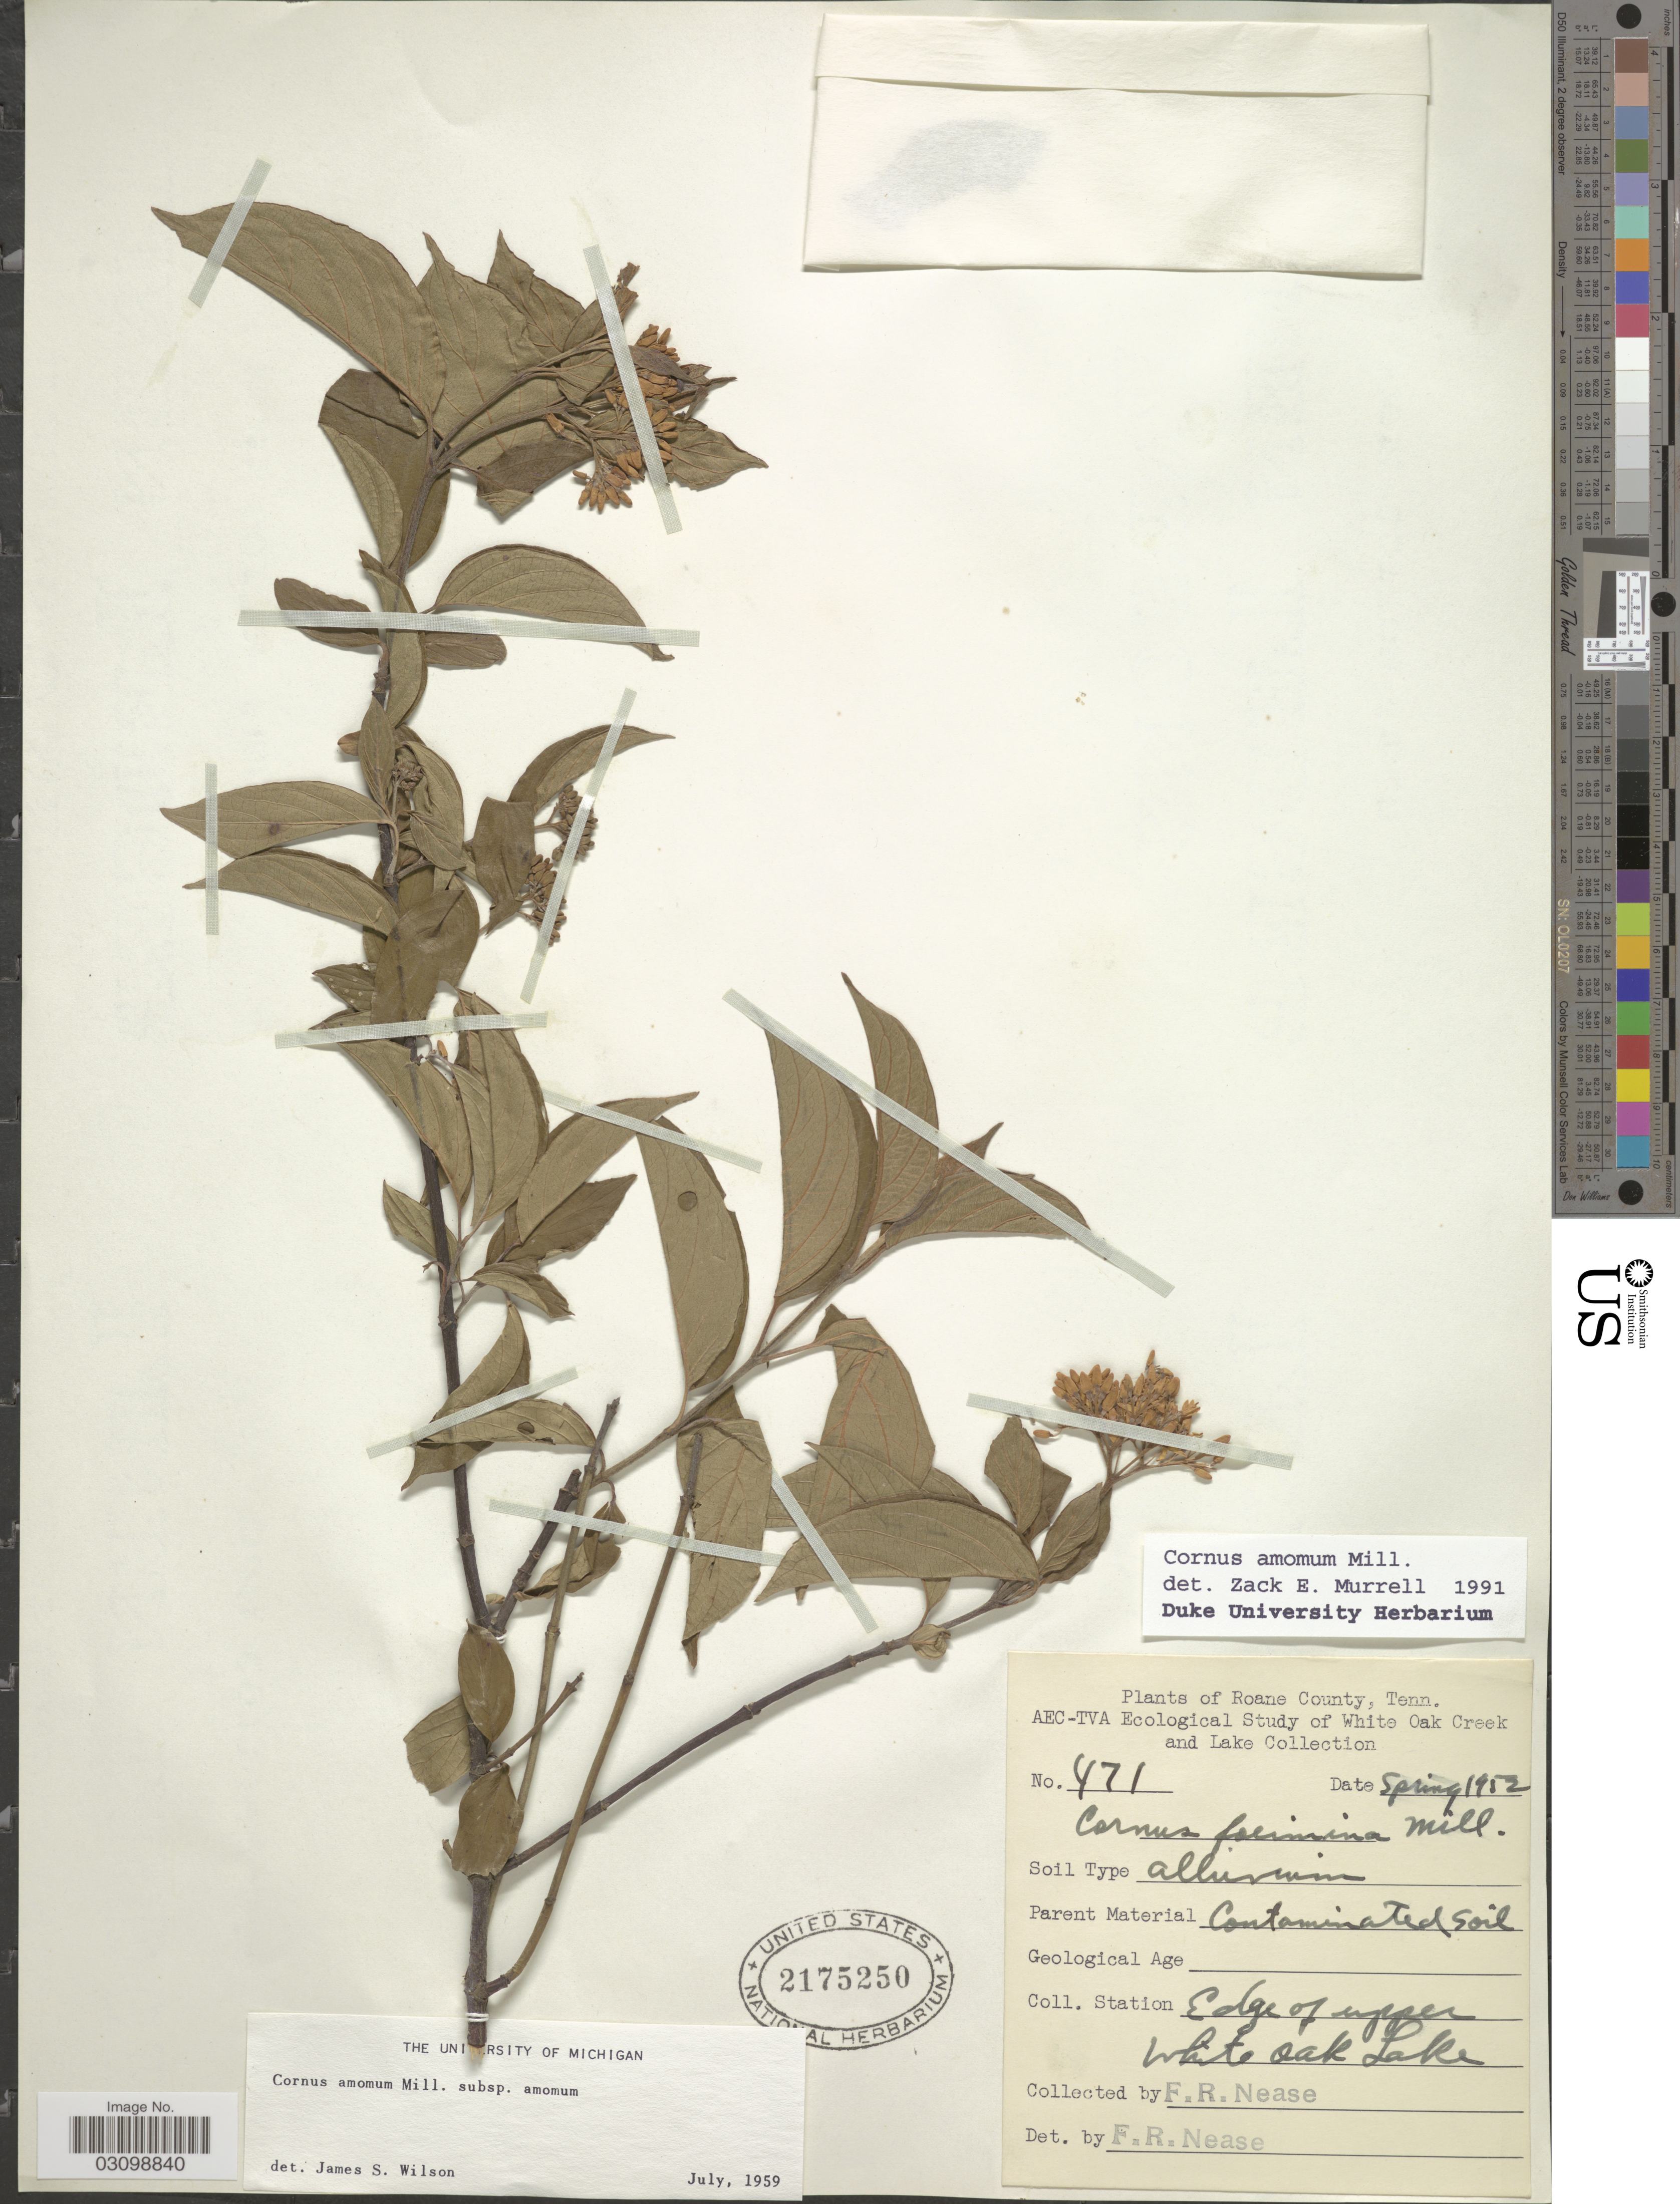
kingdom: Plantae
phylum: Tracheophyta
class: Magnoliopsida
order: Cornales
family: Cornaceae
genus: Cornus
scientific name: Cornus amomum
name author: Mill.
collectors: F. Nease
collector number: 471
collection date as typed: Spring 1952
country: United States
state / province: Tennessee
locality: Roane County, Tenn. Station Edge of upper White Oak Lake.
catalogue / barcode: US 2175250